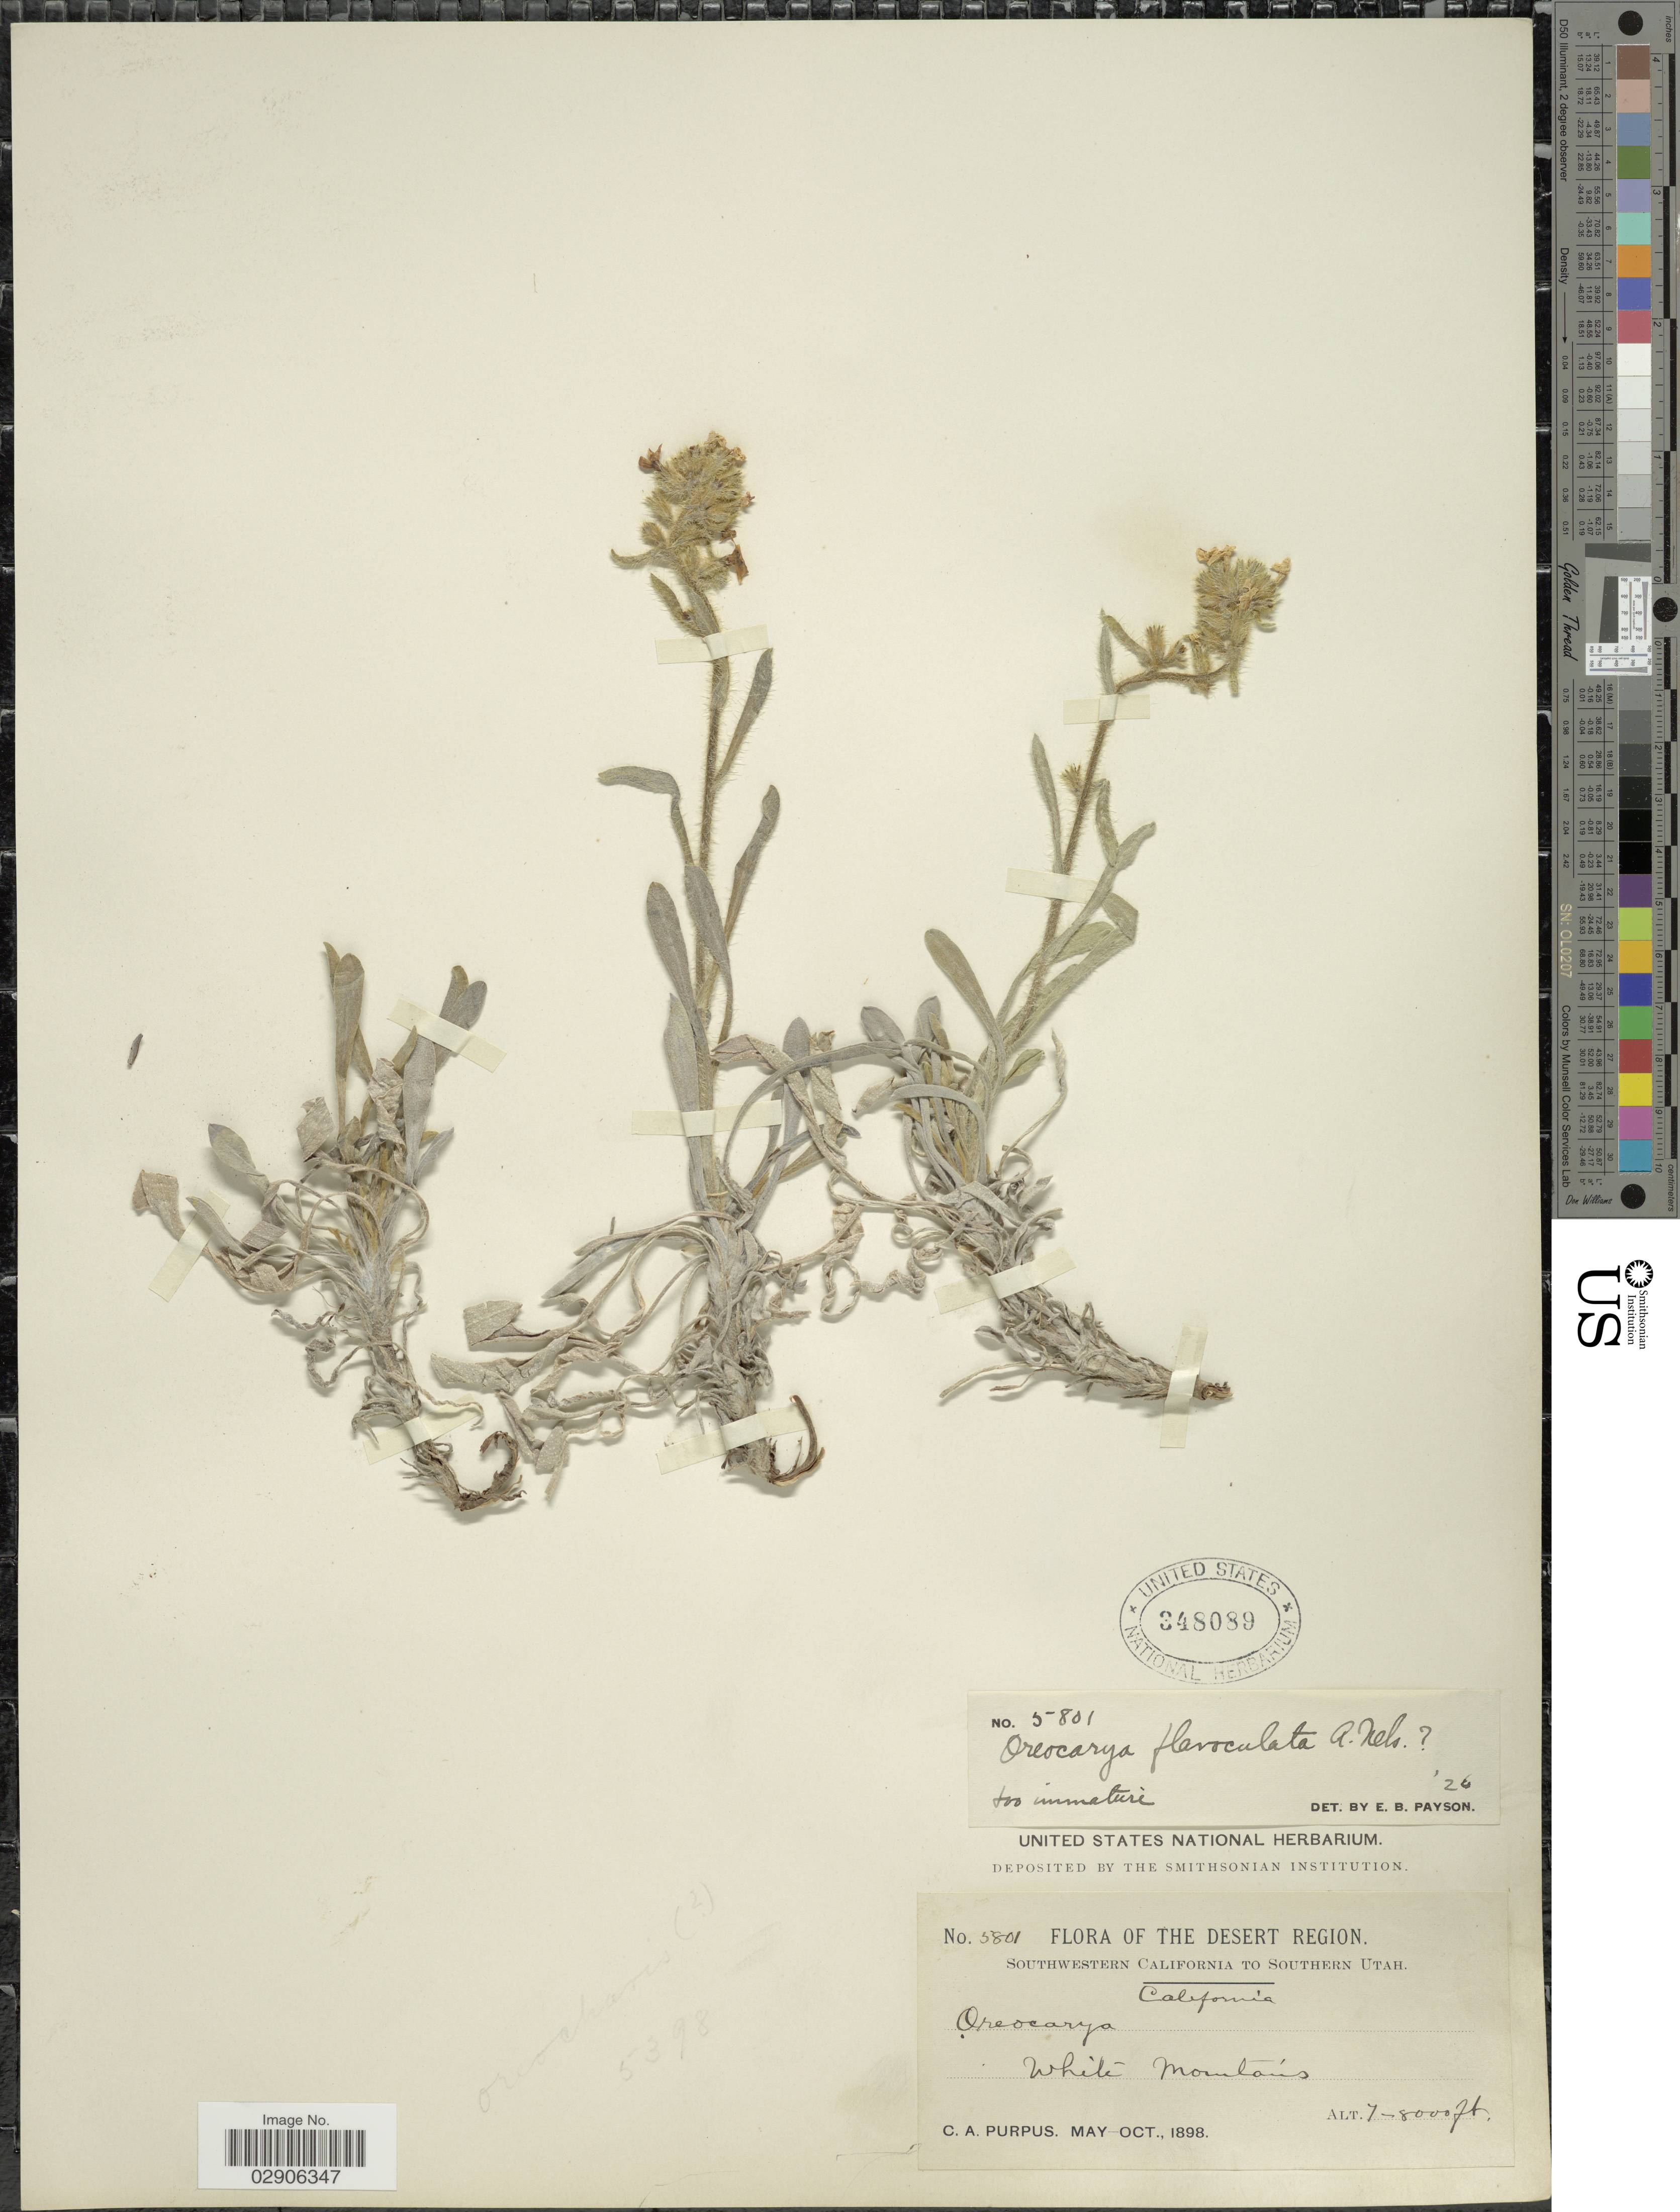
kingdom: Plantae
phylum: Tracheophyta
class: Magnoliopsida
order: Boraginales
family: Boraginaceae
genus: Cryptantha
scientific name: Cryptantha flavoculata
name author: (A. Nelson) Payson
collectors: C. A. Purpus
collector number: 5801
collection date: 1898-05/1898-10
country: United States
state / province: California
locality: The Desert Region. Southwestern California. White Mountains.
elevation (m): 2134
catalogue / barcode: US 348089